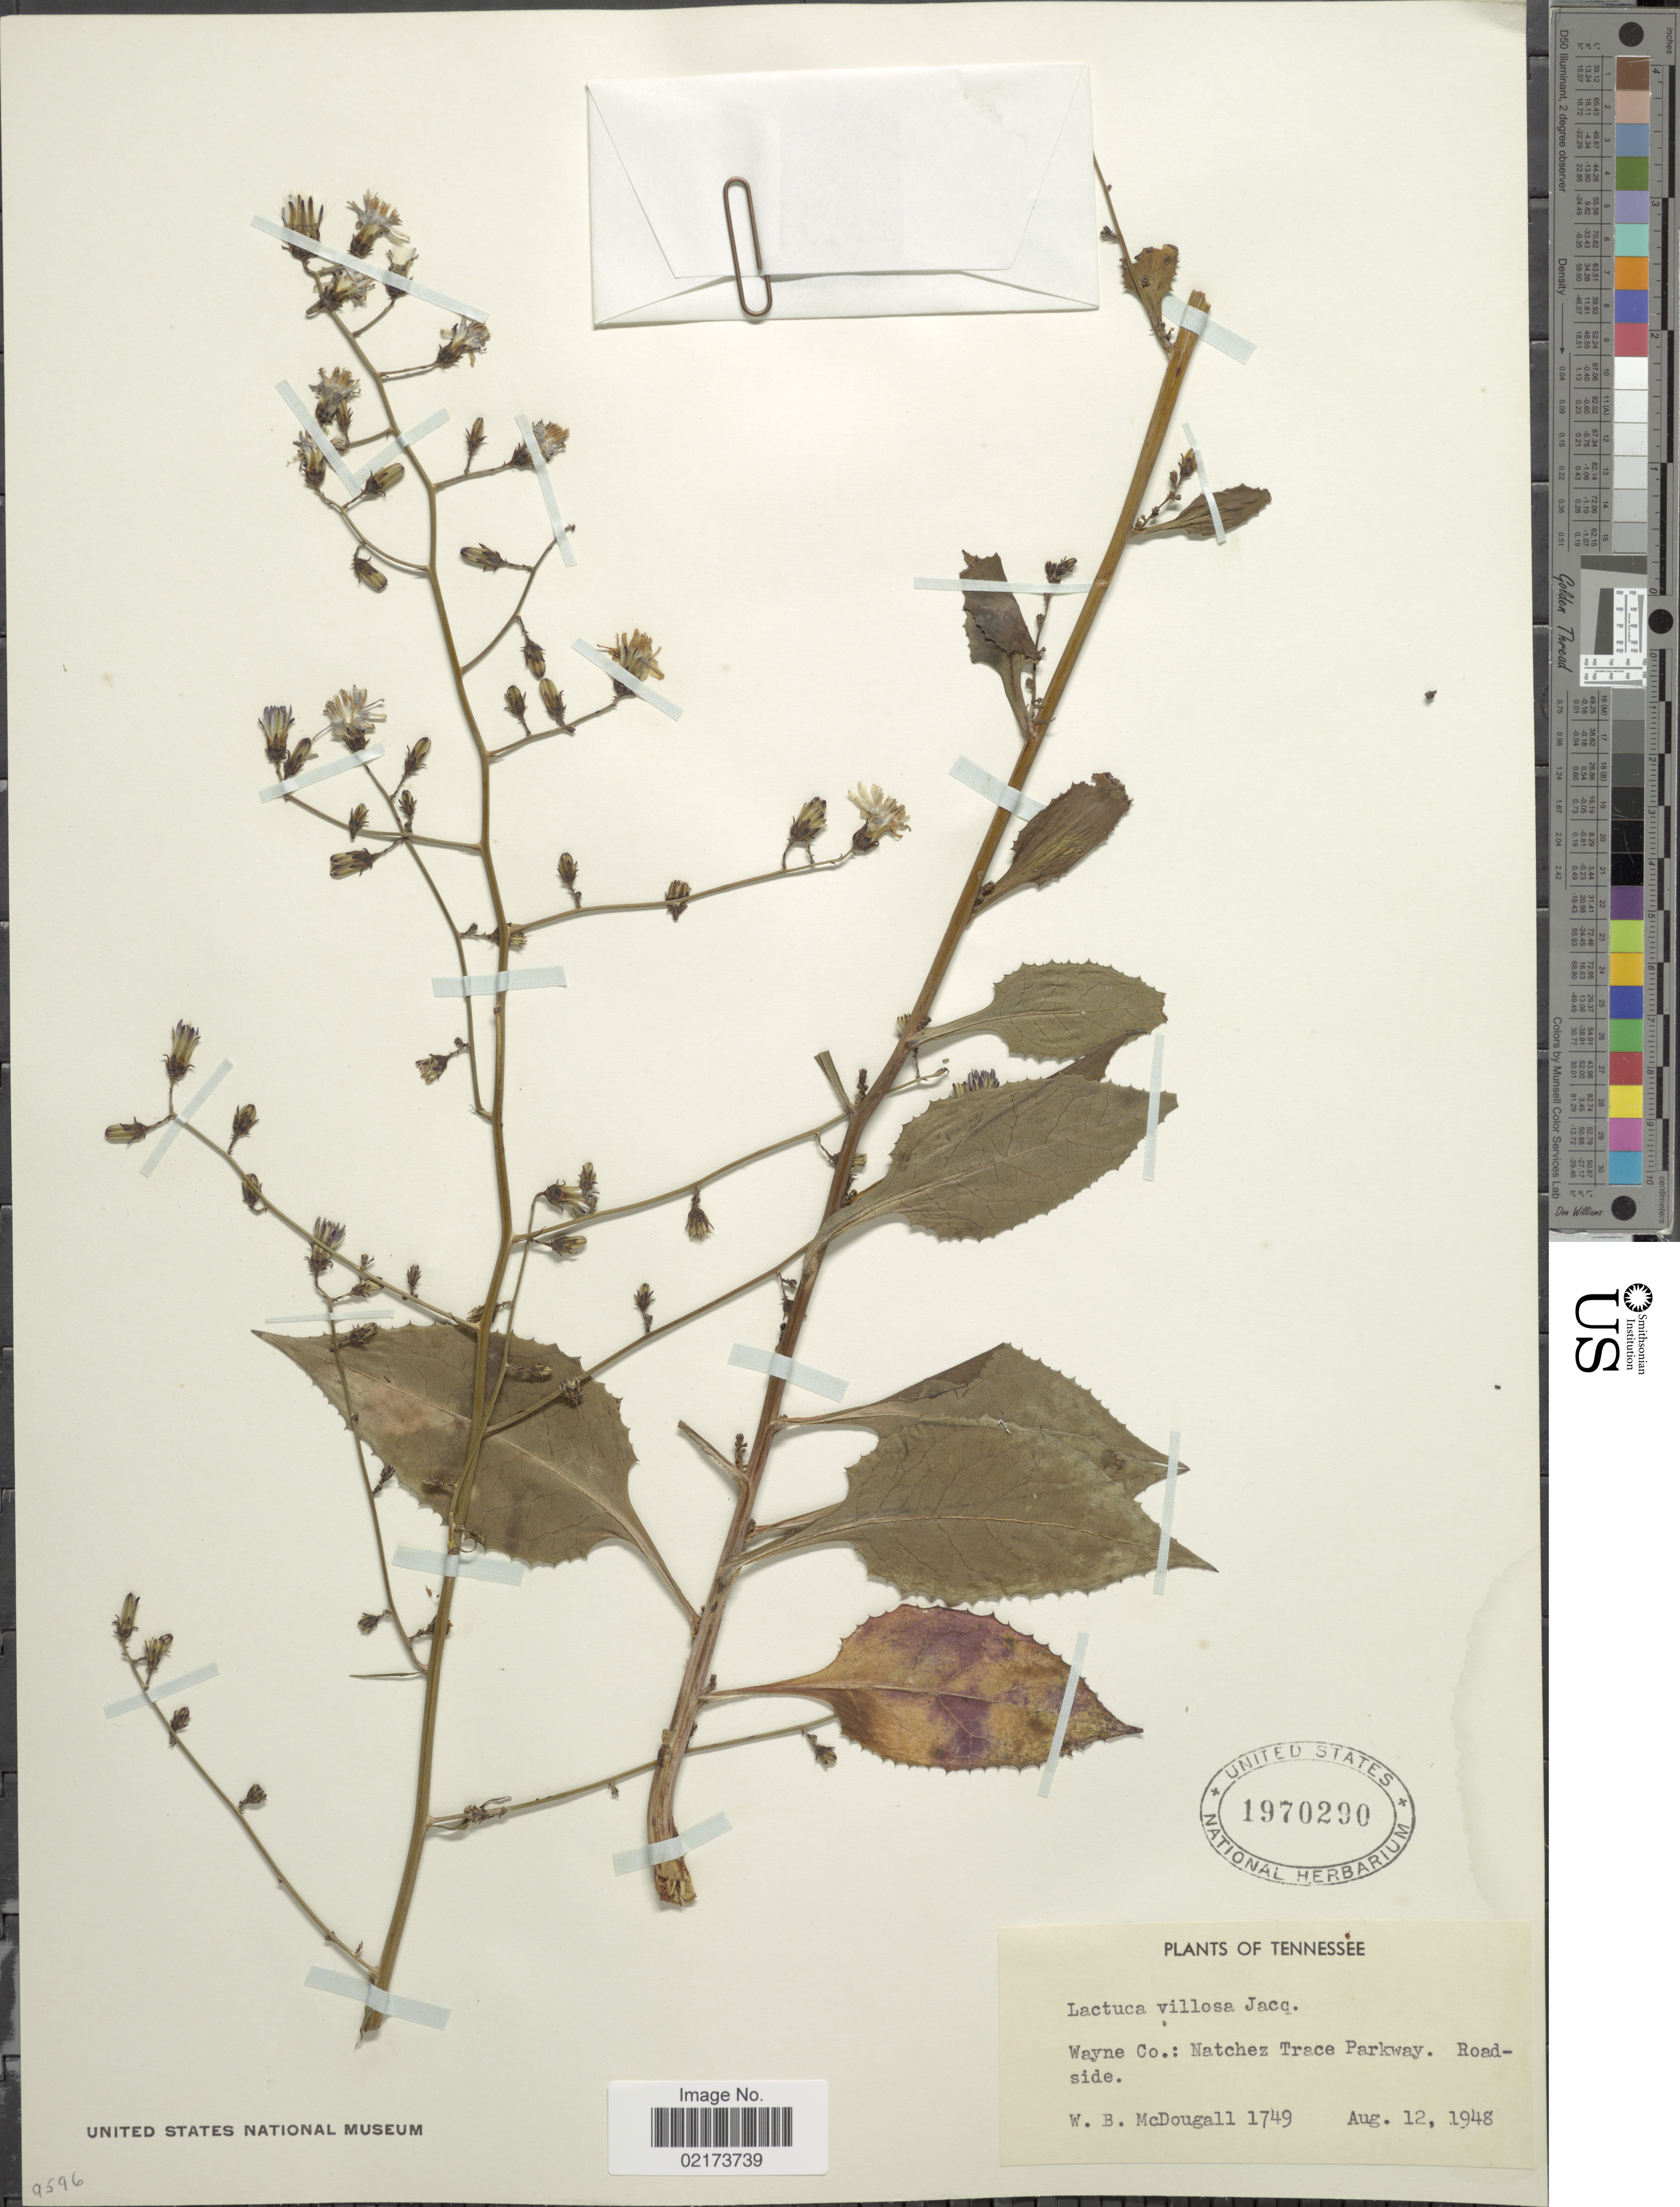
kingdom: Plantae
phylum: Tracheophyta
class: Magnoliopsida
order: Asterales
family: Asteraceae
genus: Lactuca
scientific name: Lactuca floridana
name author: (L.) Gaertn.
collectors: W. B. McDougall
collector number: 1749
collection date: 1948-08-12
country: United States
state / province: Tennessee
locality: Wayne Co., Natchez Trace Parkway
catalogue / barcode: US 1970290